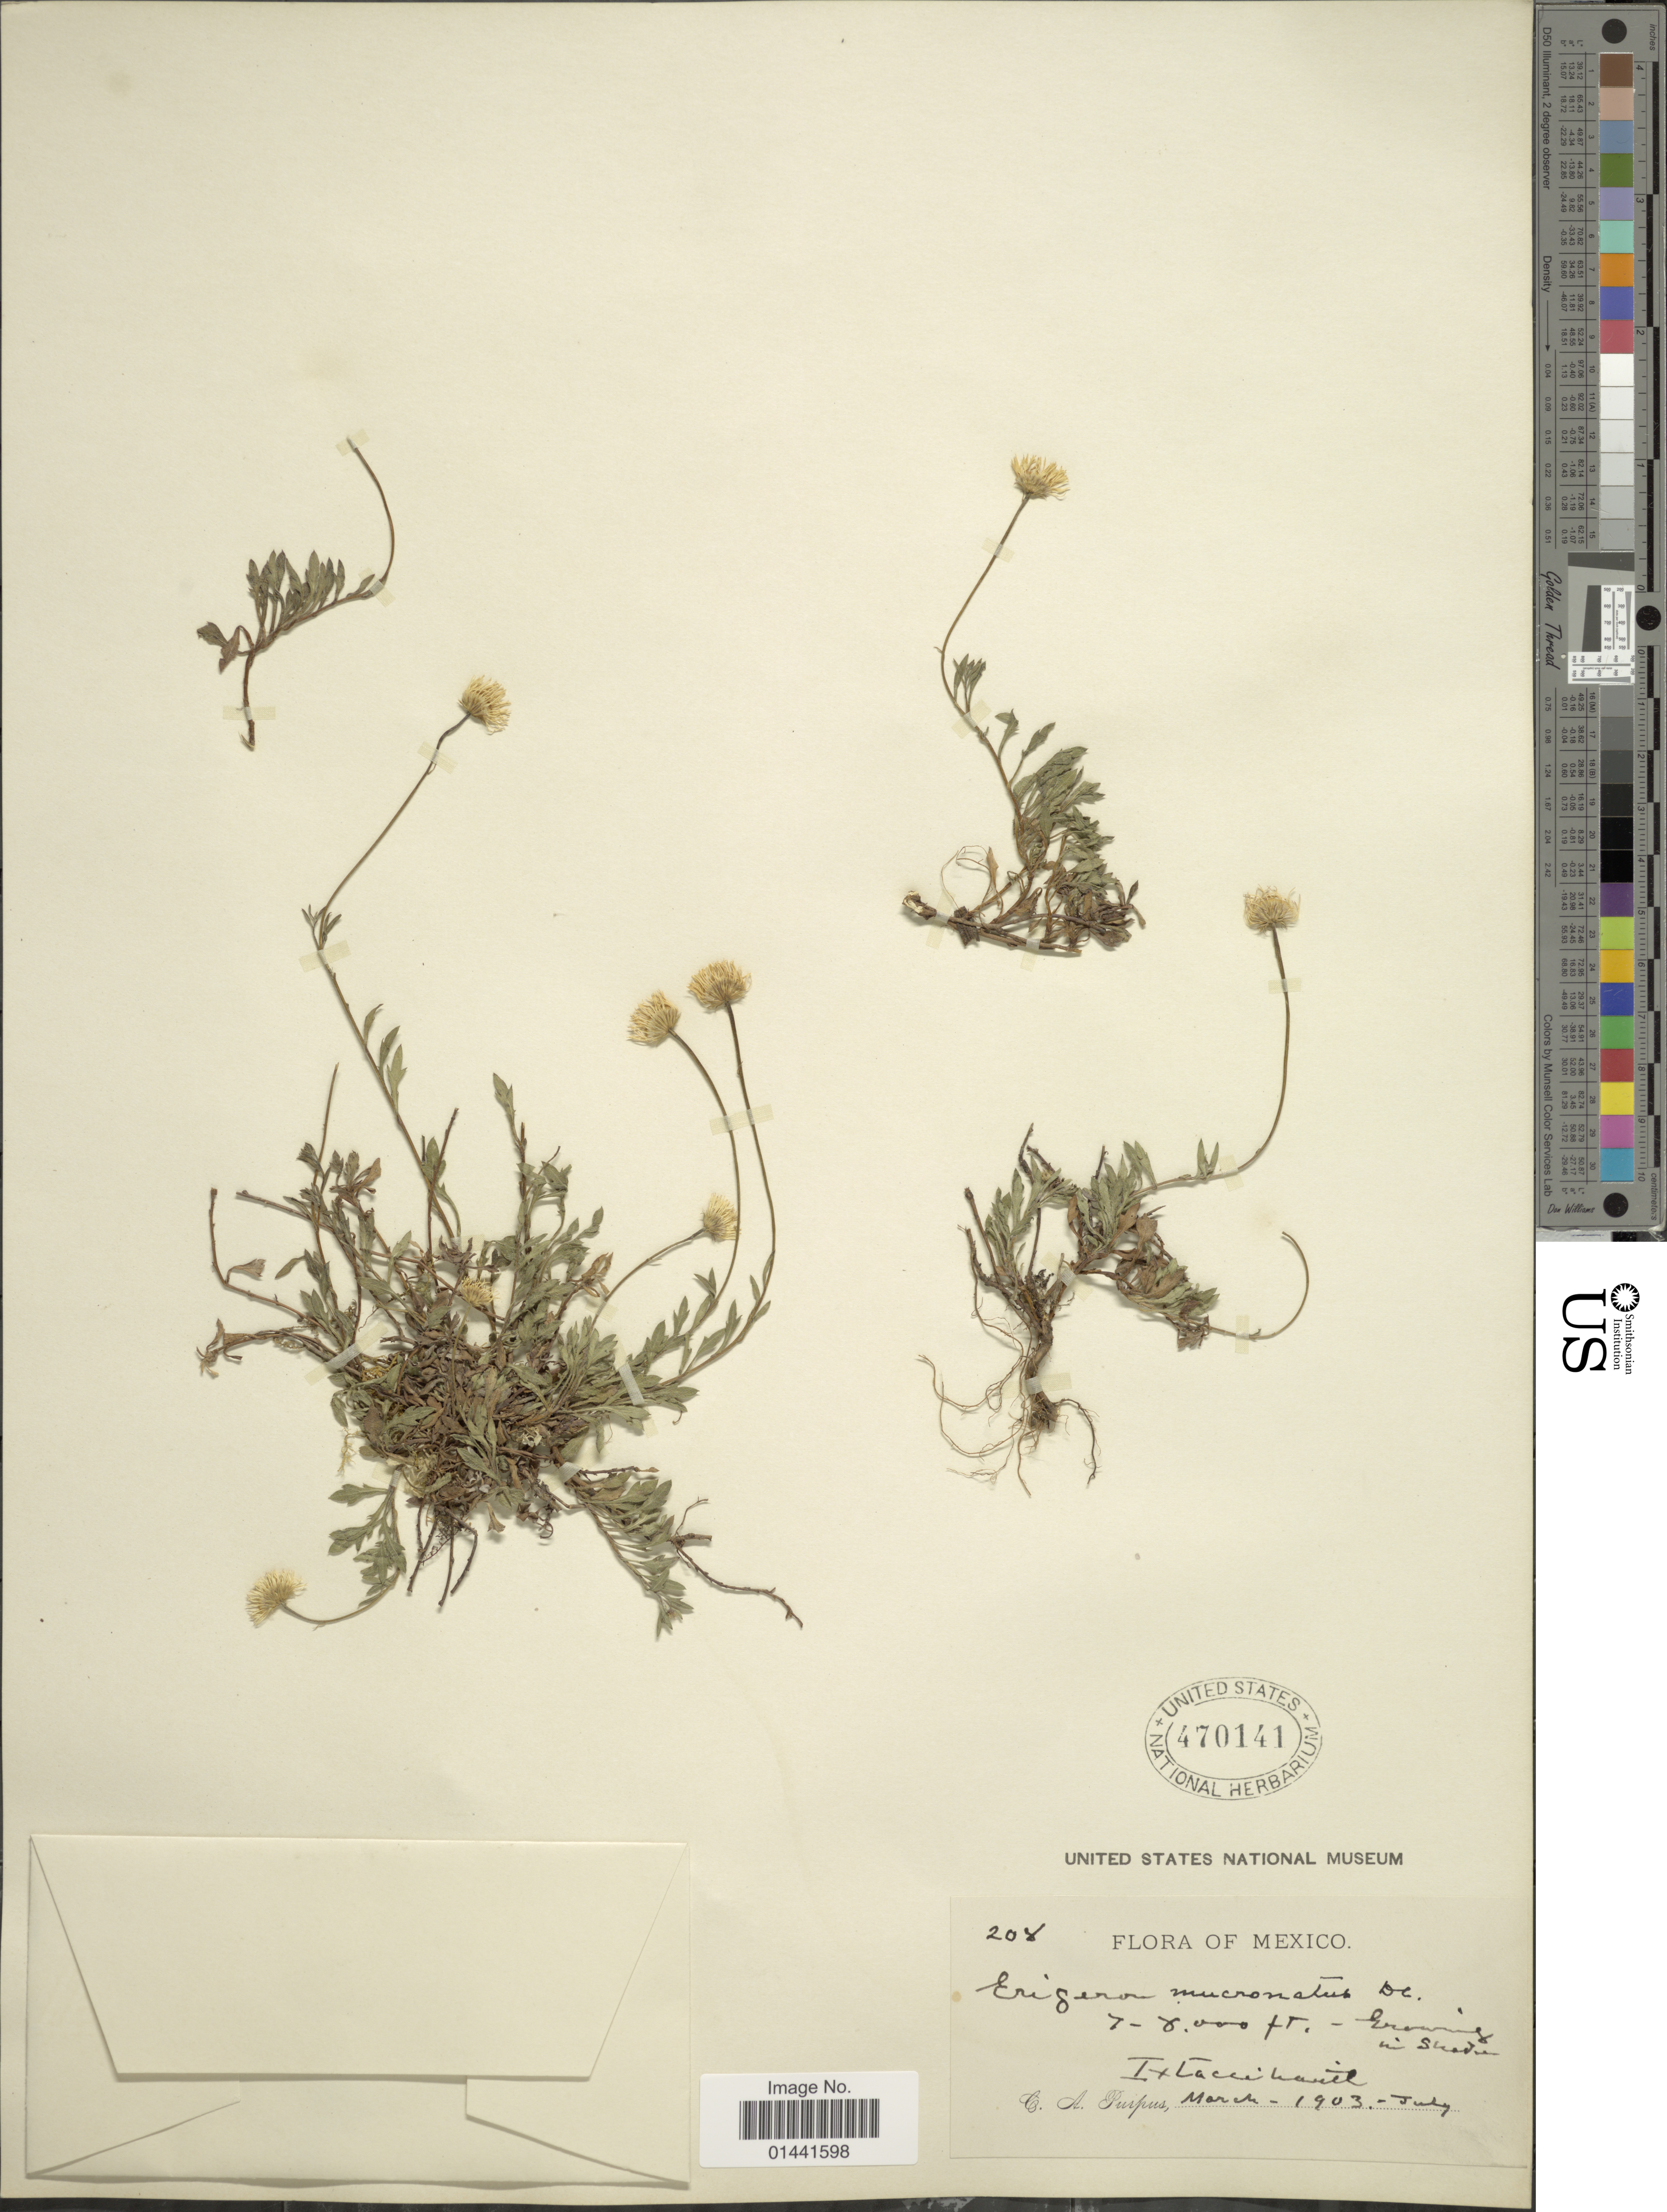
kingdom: Plantae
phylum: Tracheophyta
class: Magnoliopsida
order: Asterales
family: Asteraceae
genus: Erigeron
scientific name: Erigeron karvinskianus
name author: DC.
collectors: C. A. Purpus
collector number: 206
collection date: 1903-03/1903-07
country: Mexico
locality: Eroming in Shades, Iztaccihuatl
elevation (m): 2134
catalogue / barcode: US 470141